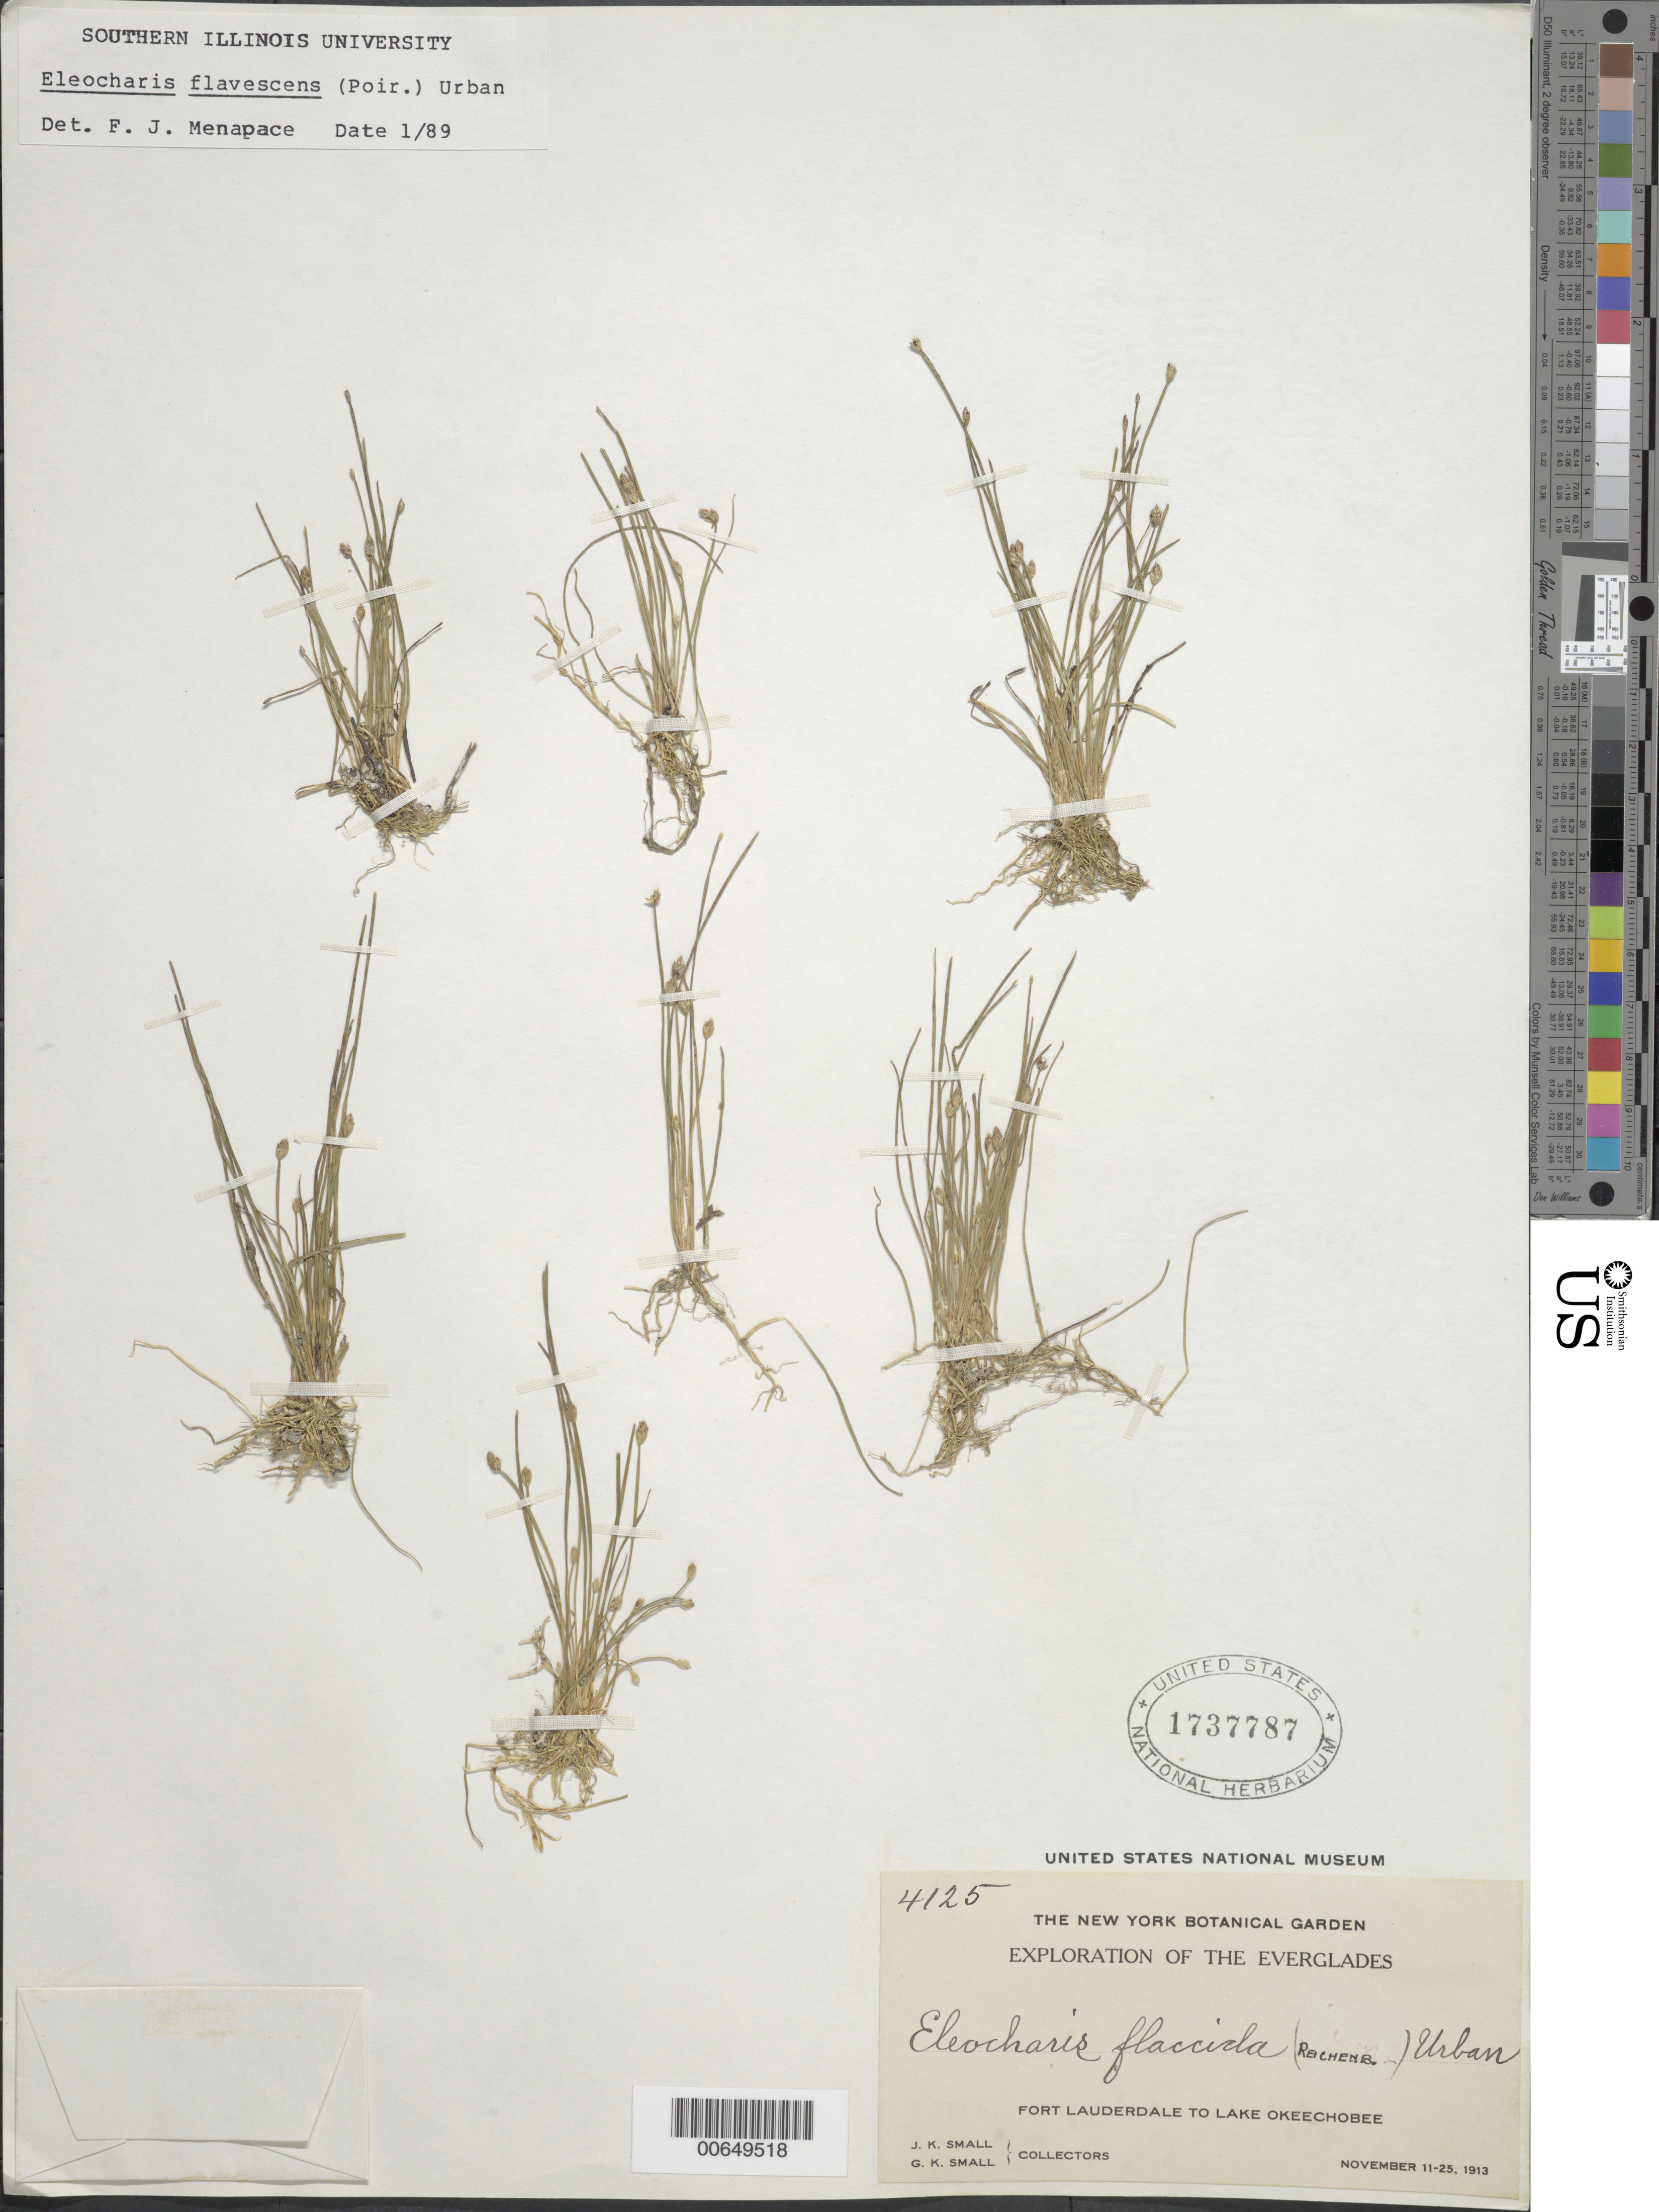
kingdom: Plantae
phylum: Tracheophyta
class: Liliopsida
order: Poales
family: Cyperaceae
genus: Eleocharis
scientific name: Eleocharis flavescens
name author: (Poir.) Urb.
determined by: Menapace, F. J.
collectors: J. K. Small & G. K. Small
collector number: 4125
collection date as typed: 11 Nov 1913 to 25 Nov 1913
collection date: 1913-11-11/1913-11-25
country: United States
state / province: Florida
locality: Fort Lauderdale to Lake Okeechobee.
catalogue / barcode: US 1737787